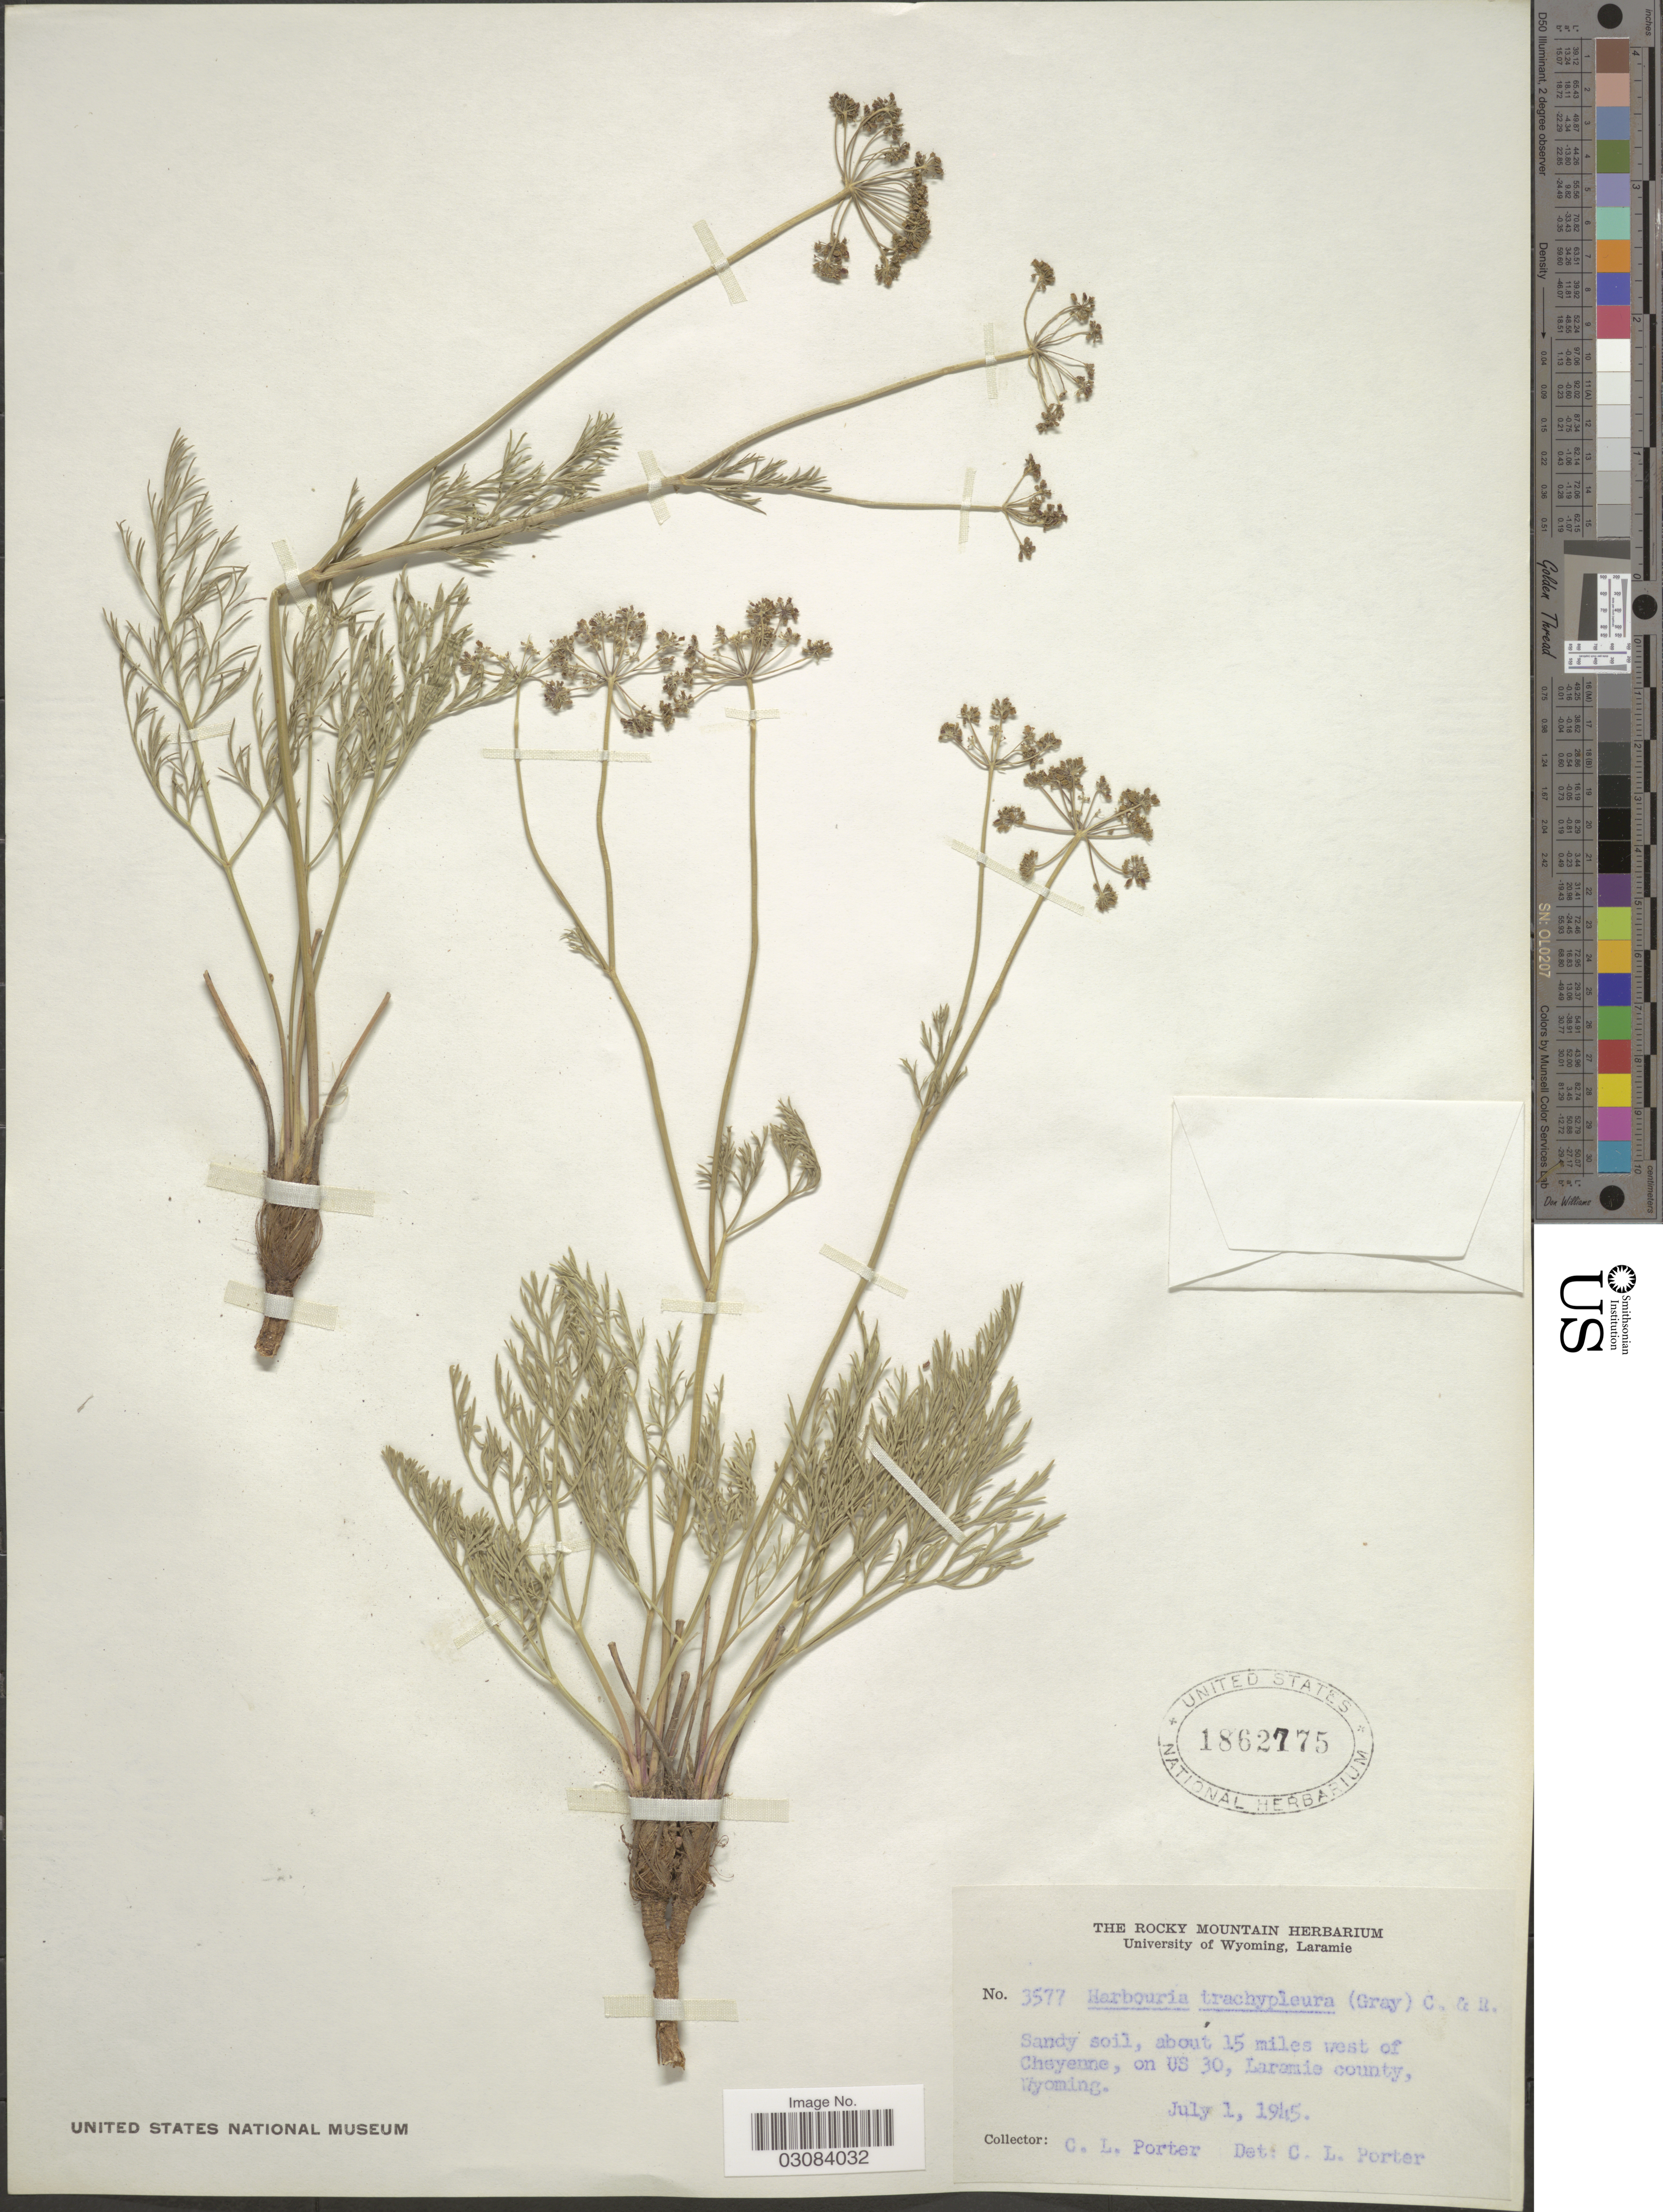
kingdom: Plantae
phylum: Tracheophyta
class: Magnoliopsida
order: Apiales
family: Apiaceae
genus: Harbouria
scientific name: Harbouria trachypleura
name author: (A. Gray) J.M. Coult. & Rose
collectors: C. L. Porter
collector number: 3577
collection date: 1945-07-01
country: United States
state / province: Wyoming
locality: Sandy soil, about 15 miles west of Cheyenne, on US 30, Laramie county.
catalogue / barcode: US 1862775